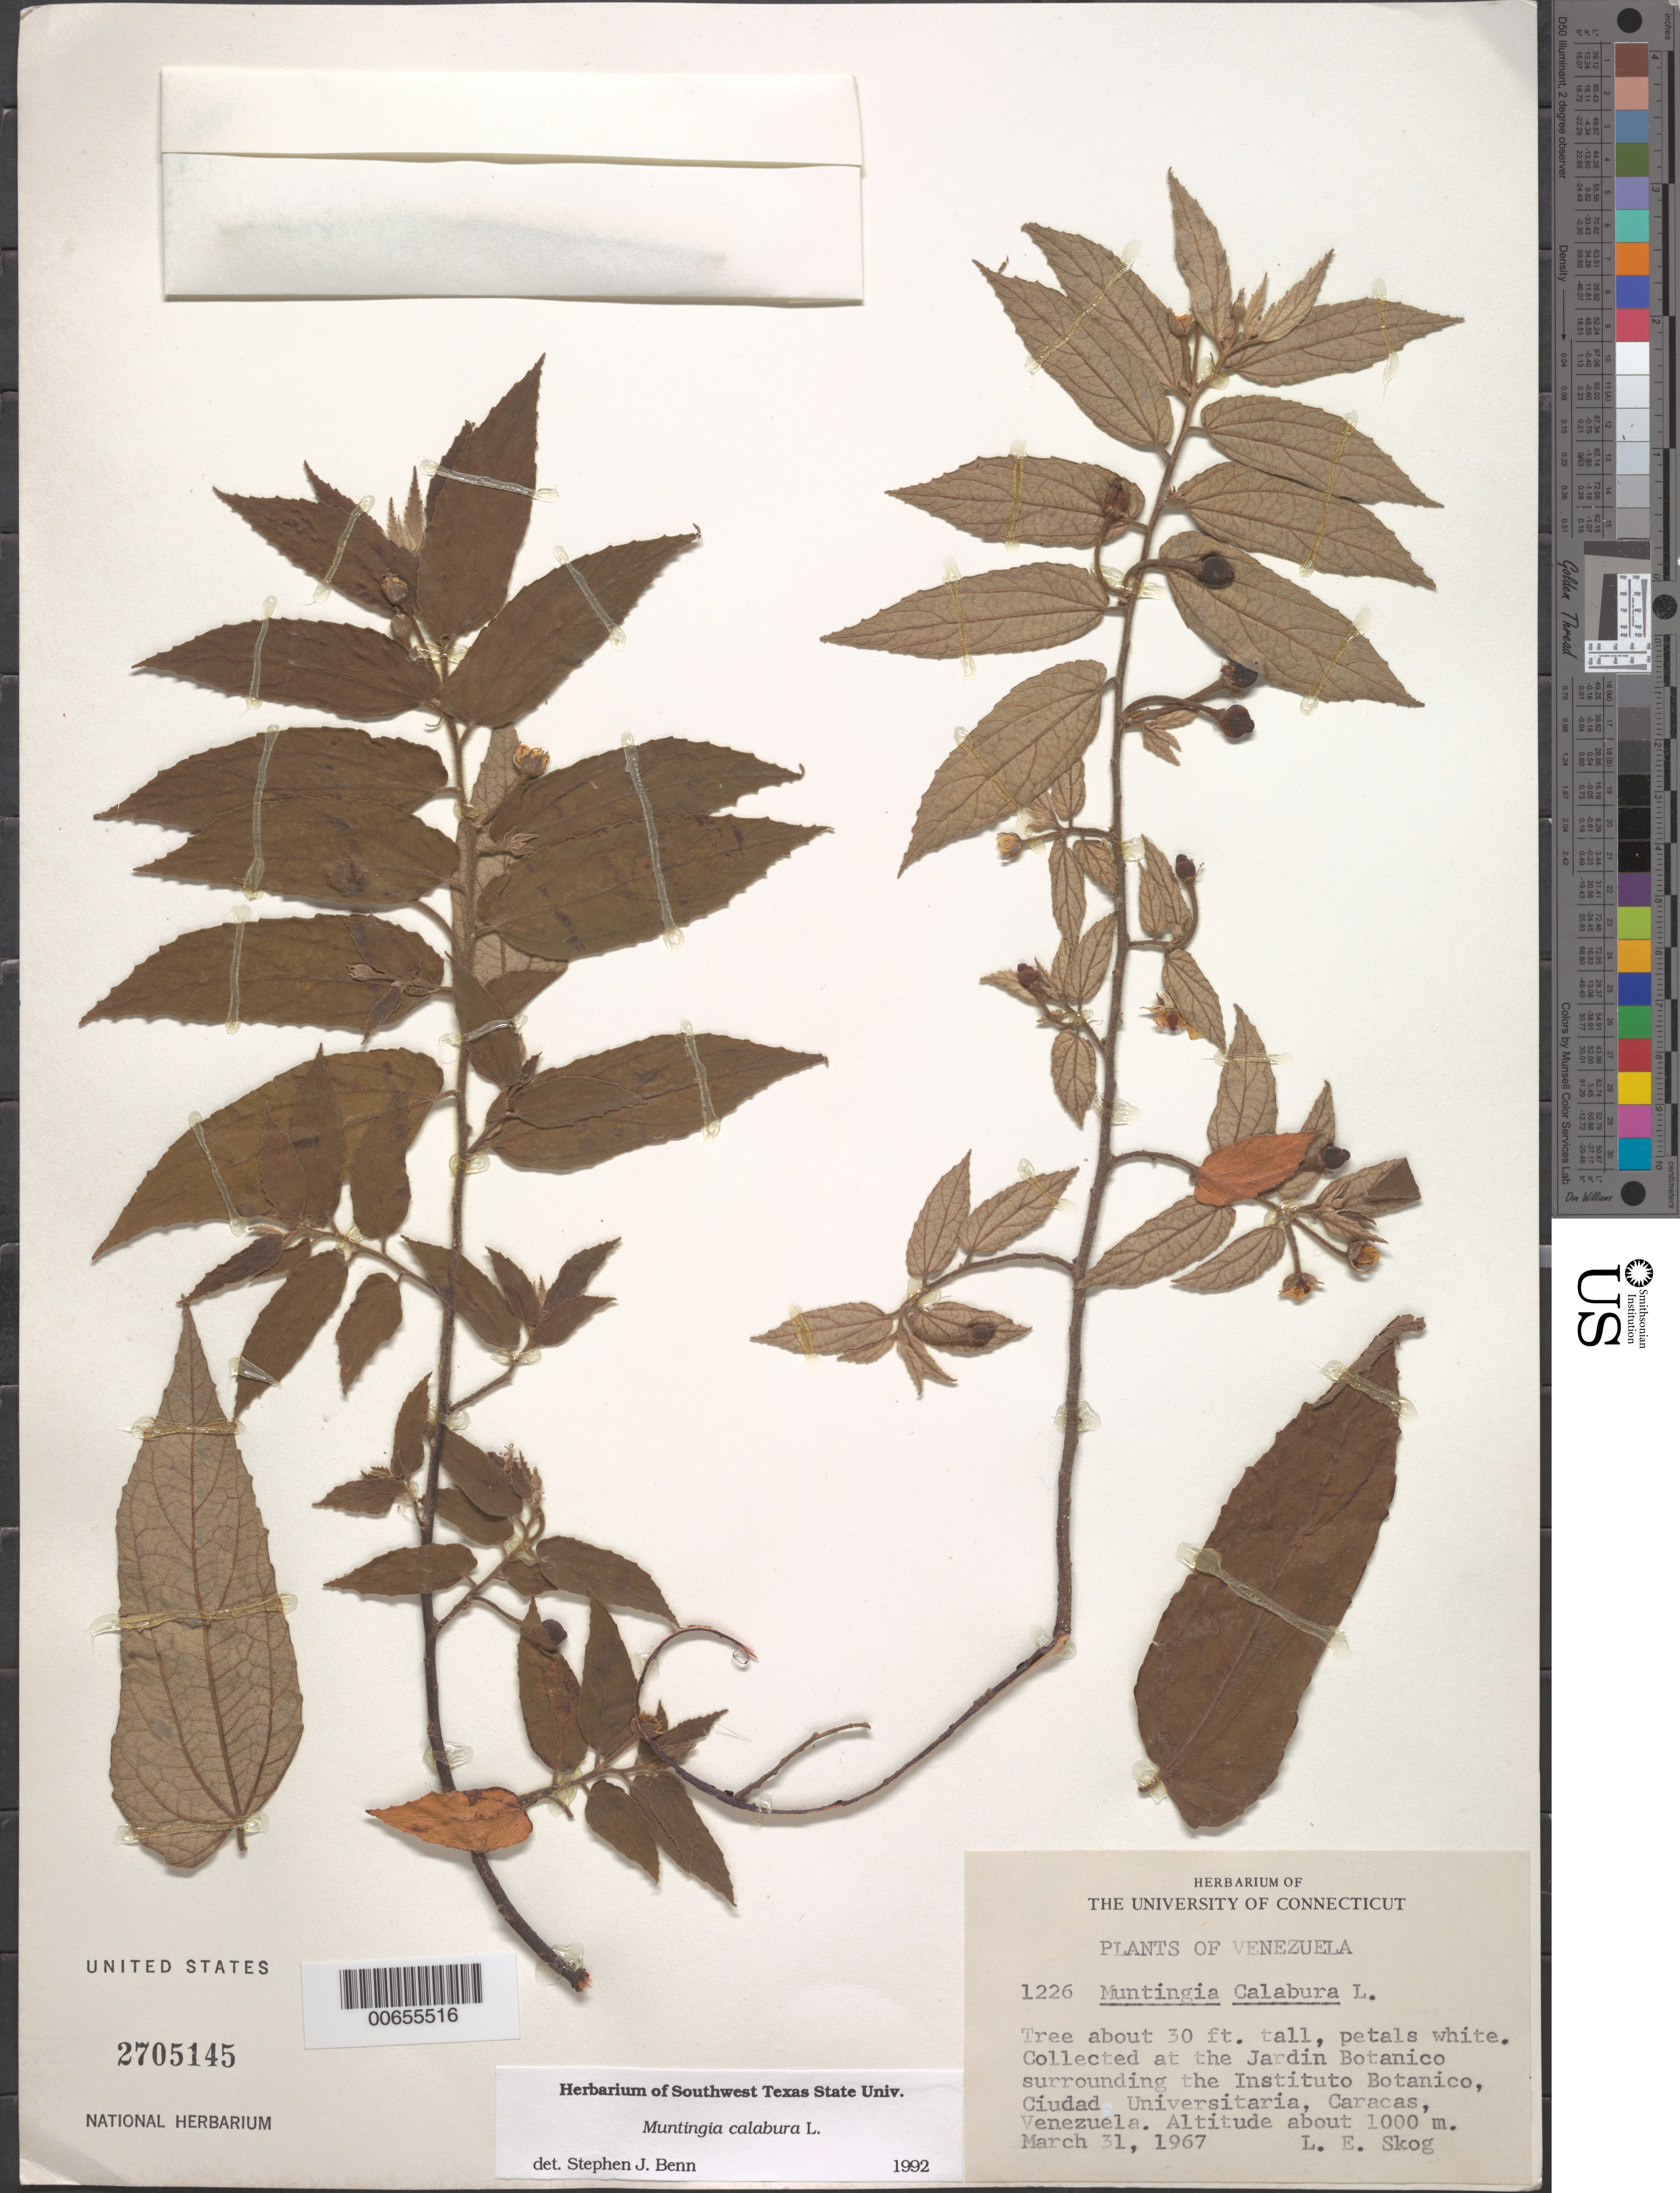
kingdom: Plantae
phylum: Tracheophyta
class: Magnoliopsida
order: Malvales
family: Muntingiaceae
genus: Muntingia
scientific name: Muntingia calabura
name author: L.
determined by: Benn, S. J.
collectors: L. E. Skog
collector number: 1226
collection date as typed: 31 Mar 1967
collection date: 1967-03-31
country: Venezuela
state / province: Distrito Federal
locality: Jardin Botanico, surrounding the Instituto Botanico, Ciudad Universitaria, Caracas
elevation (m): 1000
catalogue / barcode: US 2705145